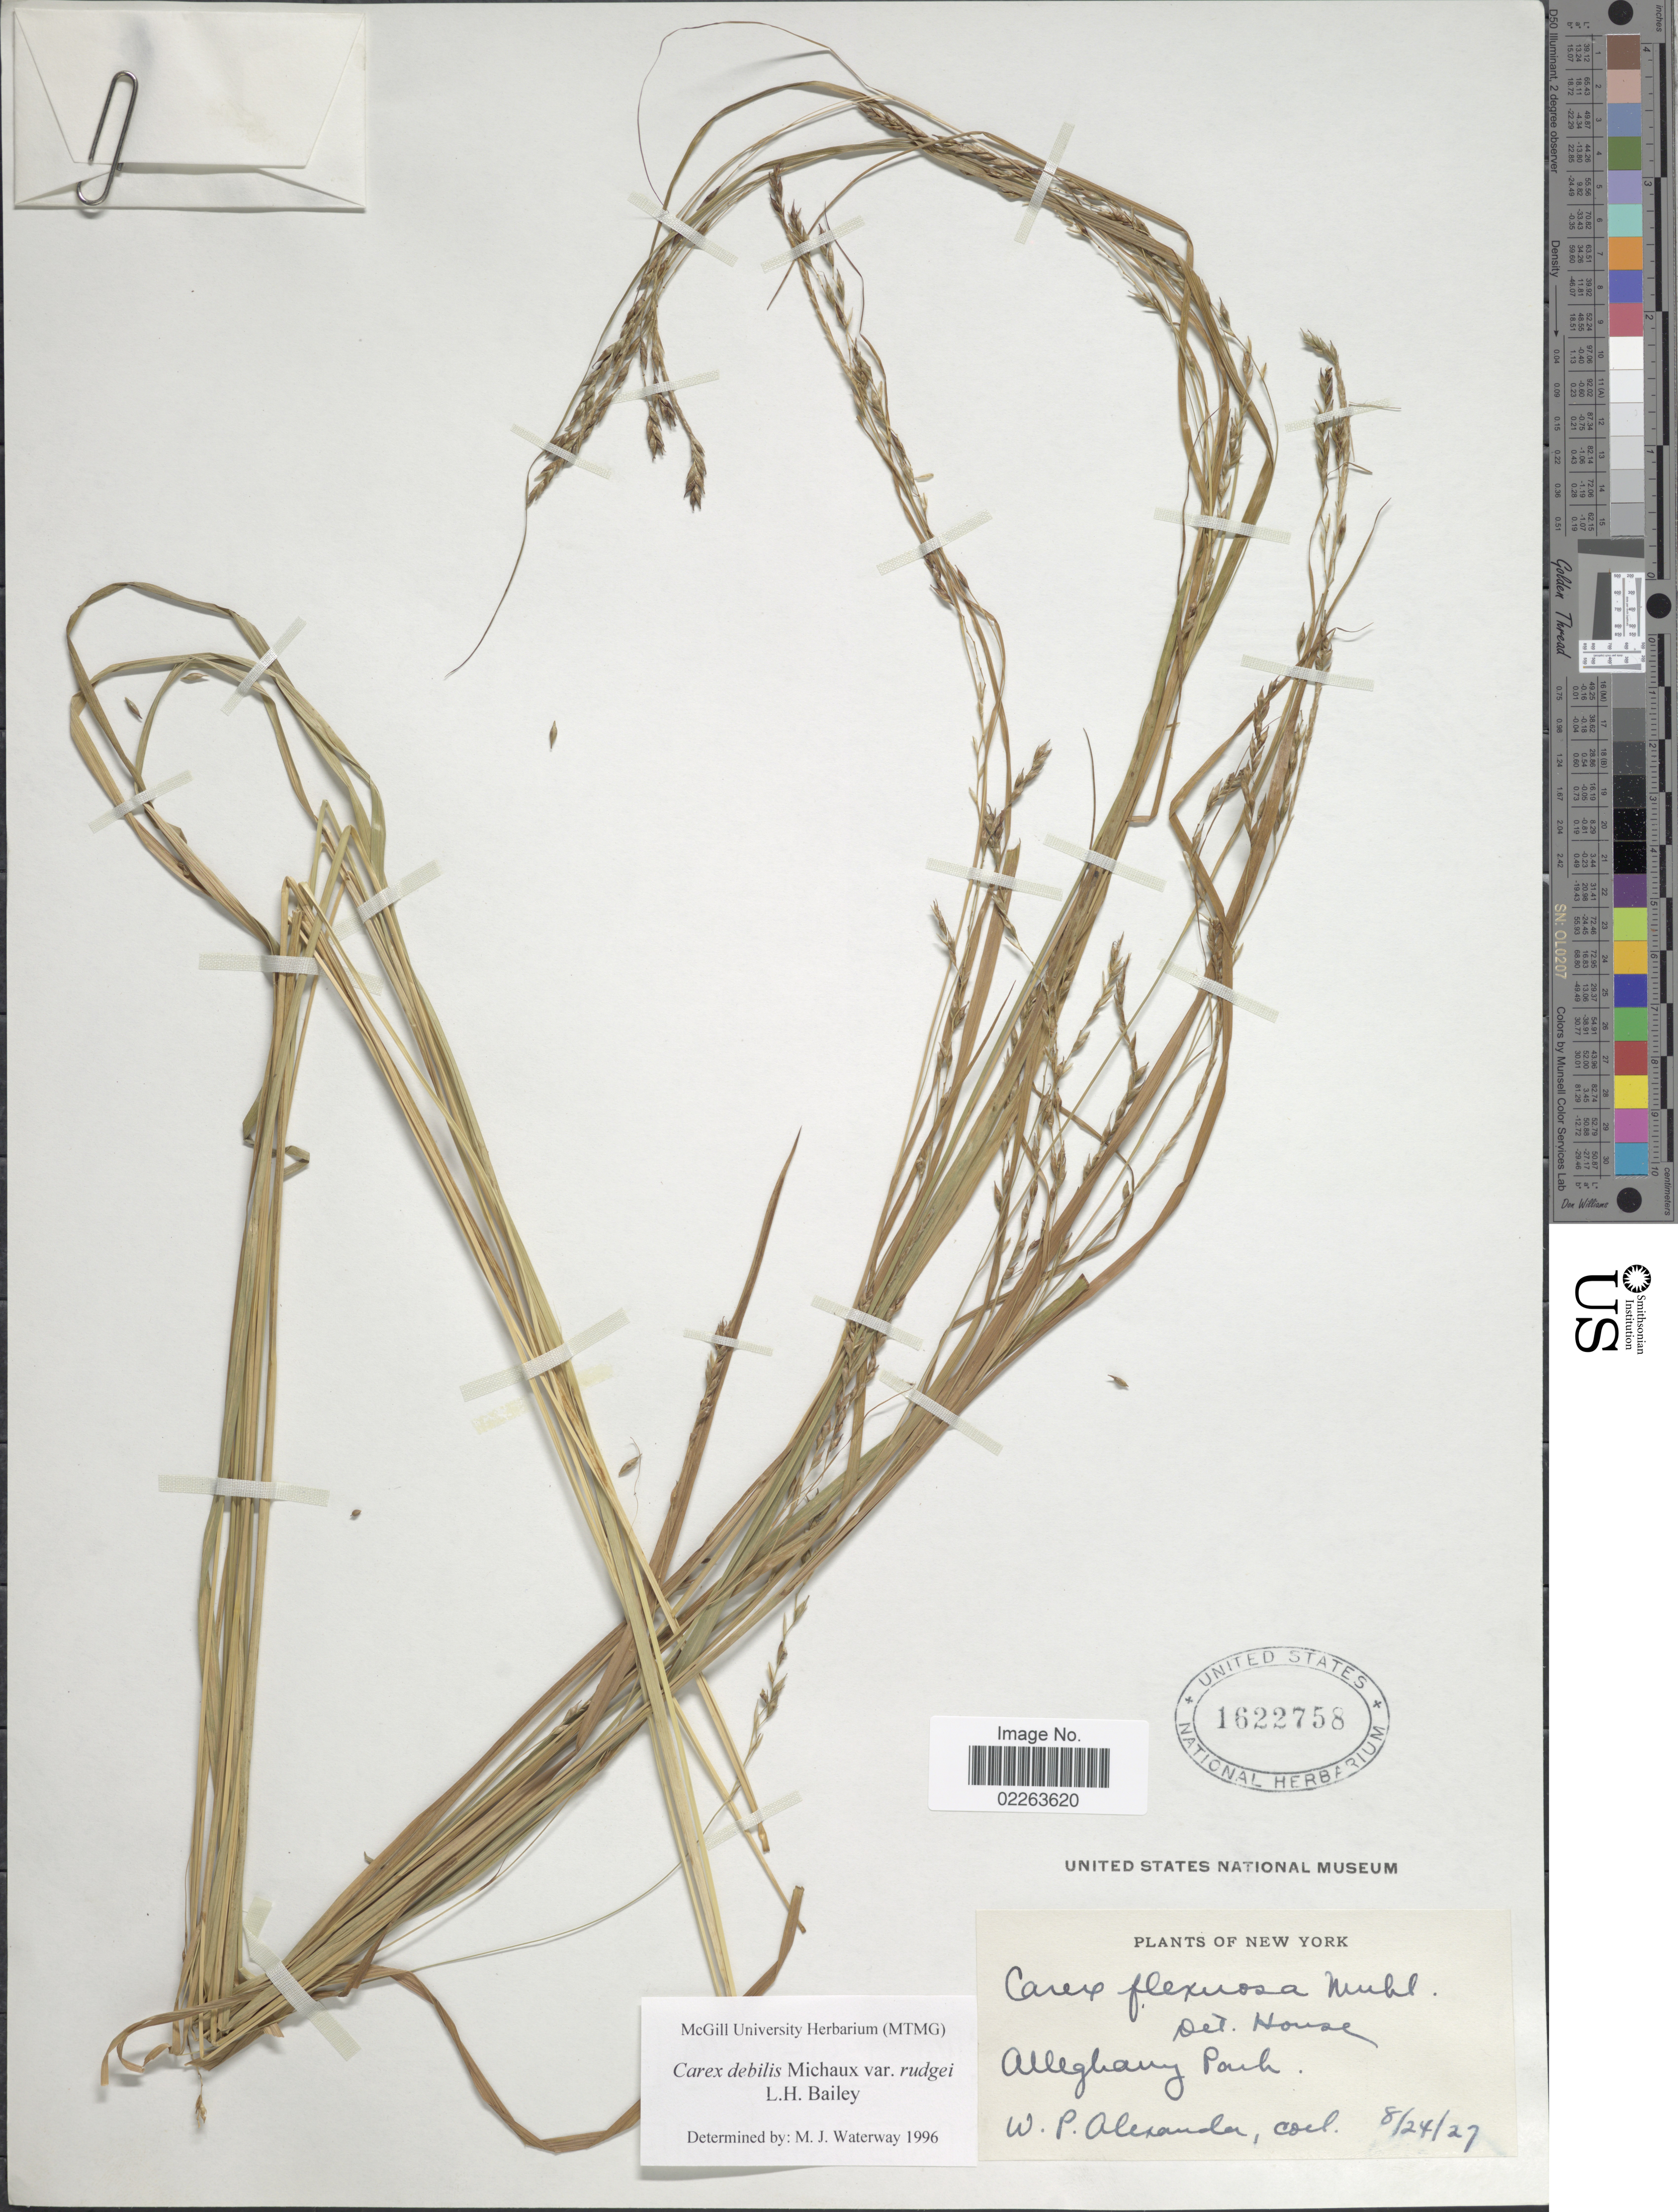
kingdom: Plantae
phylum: Tracheophyta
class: Liliopsida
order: Poales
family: Cyperaceae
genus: Carex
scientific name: Carex flexuosa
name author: Muhl. ex Willd.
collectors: W. P. Alexander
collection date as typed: Transcribed d/m/y: 24/8/27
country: United States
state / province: New York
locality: Alleghany Park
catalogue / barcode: US 1622758